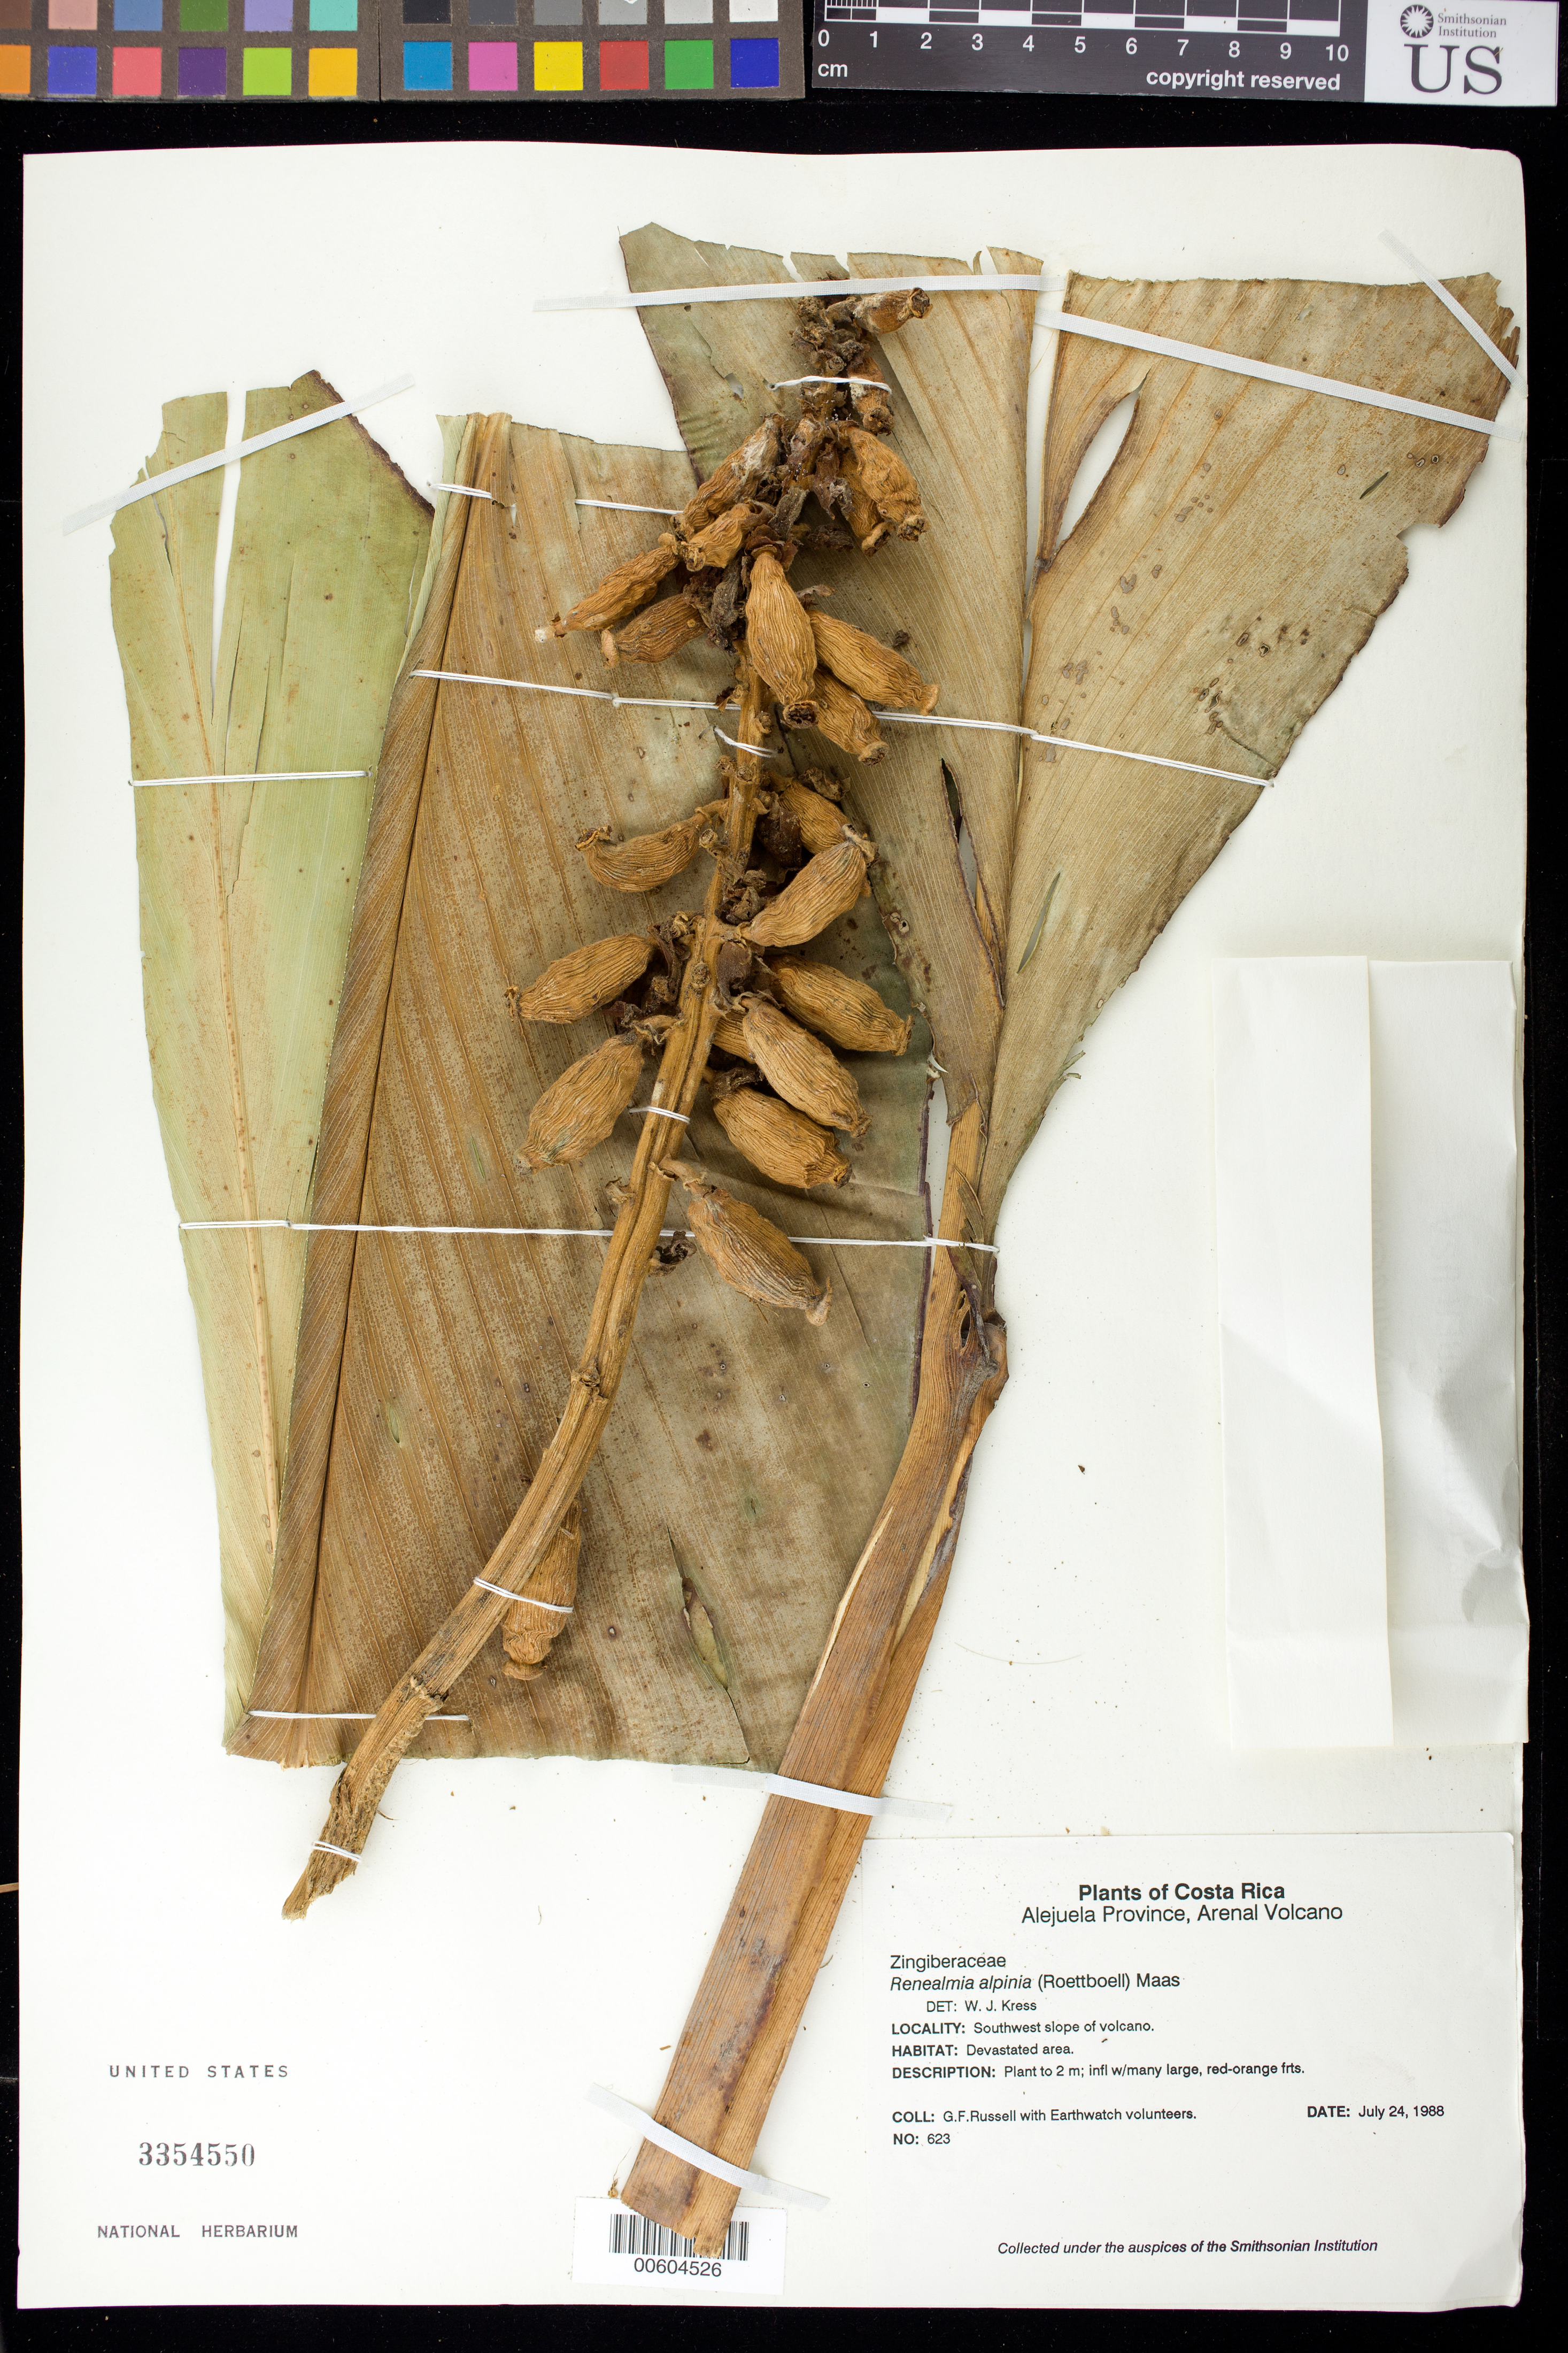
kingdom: Plantae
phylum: Tracheophyta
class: Liliopsida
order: Zingiberales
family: Zingiberaceae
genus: Renealmia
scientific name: Renealmia alpinia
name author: (Rottb.) Maas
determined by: Kress, W. J., (US), Smithsonian Institution - National Museum of Natural History (UNITED STATES)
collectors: G. Russell & E. Temeles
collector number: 623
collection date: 1988-07-24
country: Costa Rica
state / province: Alajuela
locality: Southwest slope of Arenal Volcano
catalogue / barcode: US 3354550